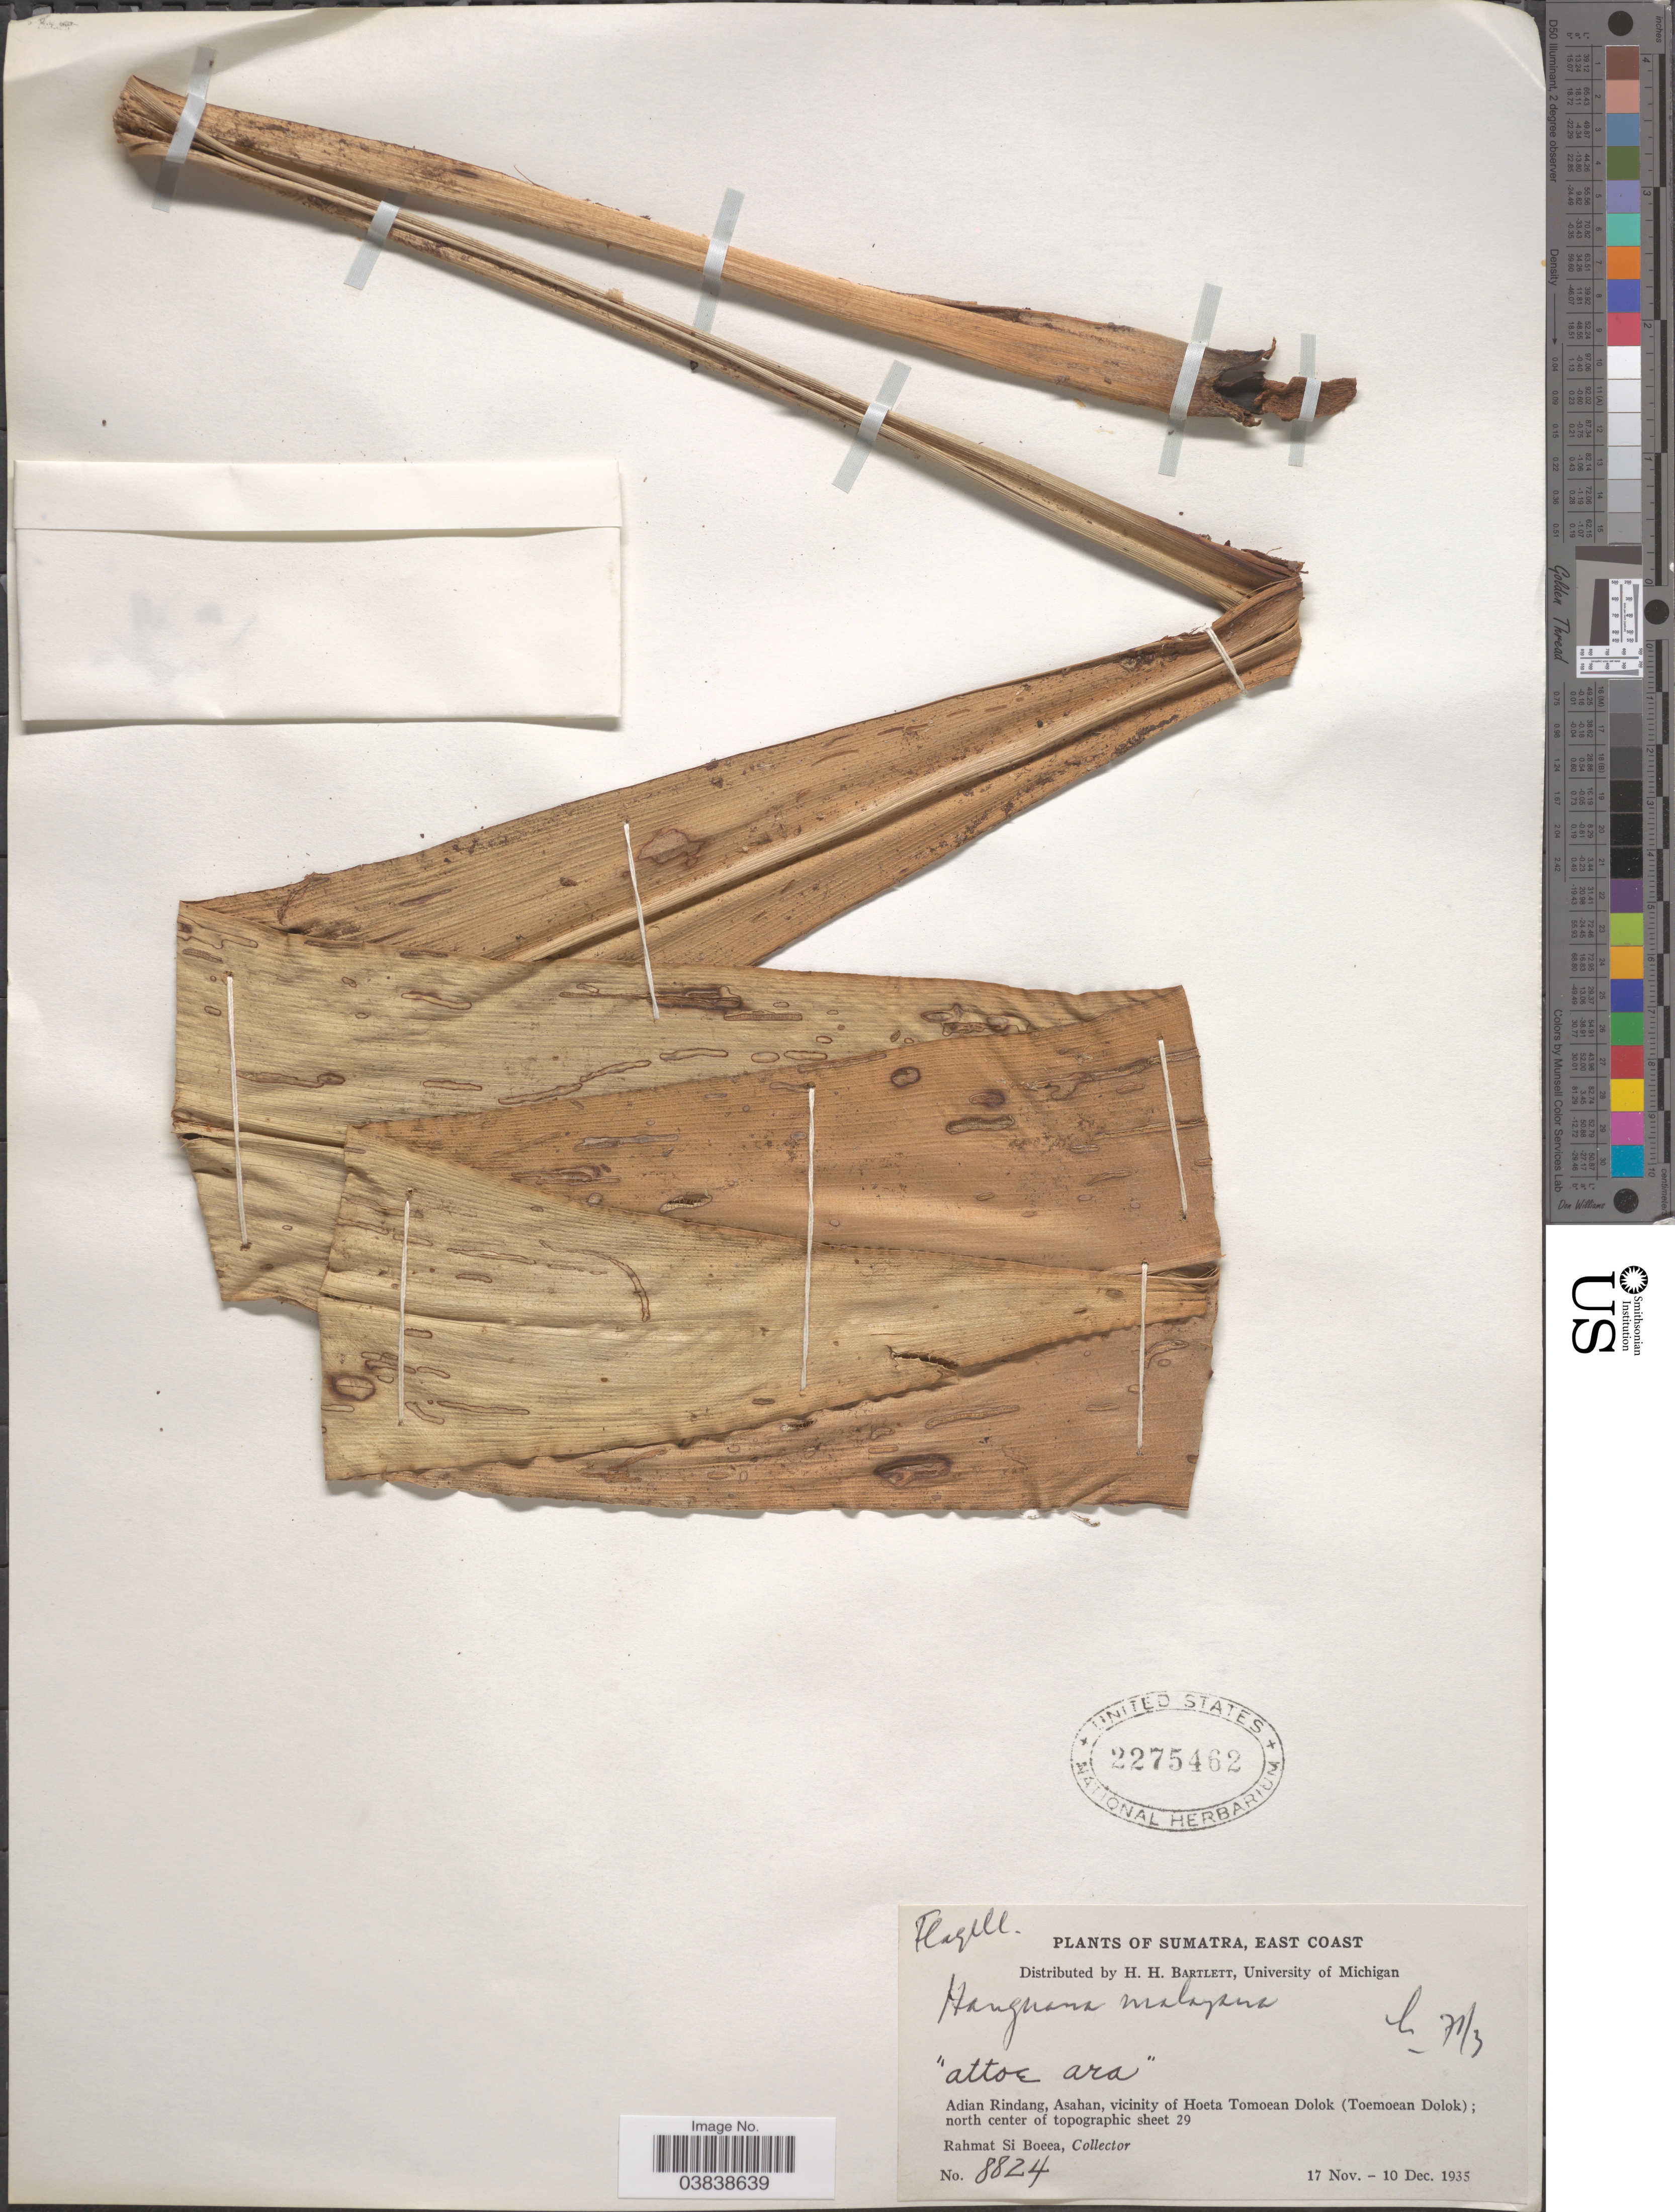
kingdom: Plantae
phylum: Tracheophyta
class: Liliopsida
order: Commelinales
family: Hanguanaceae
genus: Hanguana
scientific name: Hanguana malayana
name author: (Jack) Merr.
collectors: Rahmat Si Boeea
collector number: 8824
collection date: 1935-11-17/1935-12-10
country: Indonesia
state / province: Sumatra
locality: East Coast. Adian Rindang, Asahan, vicinity of Hoeta Tomoean Dolok (Toemoean Dolok); north center of topographic sheet 29.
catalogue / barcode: US 2275462